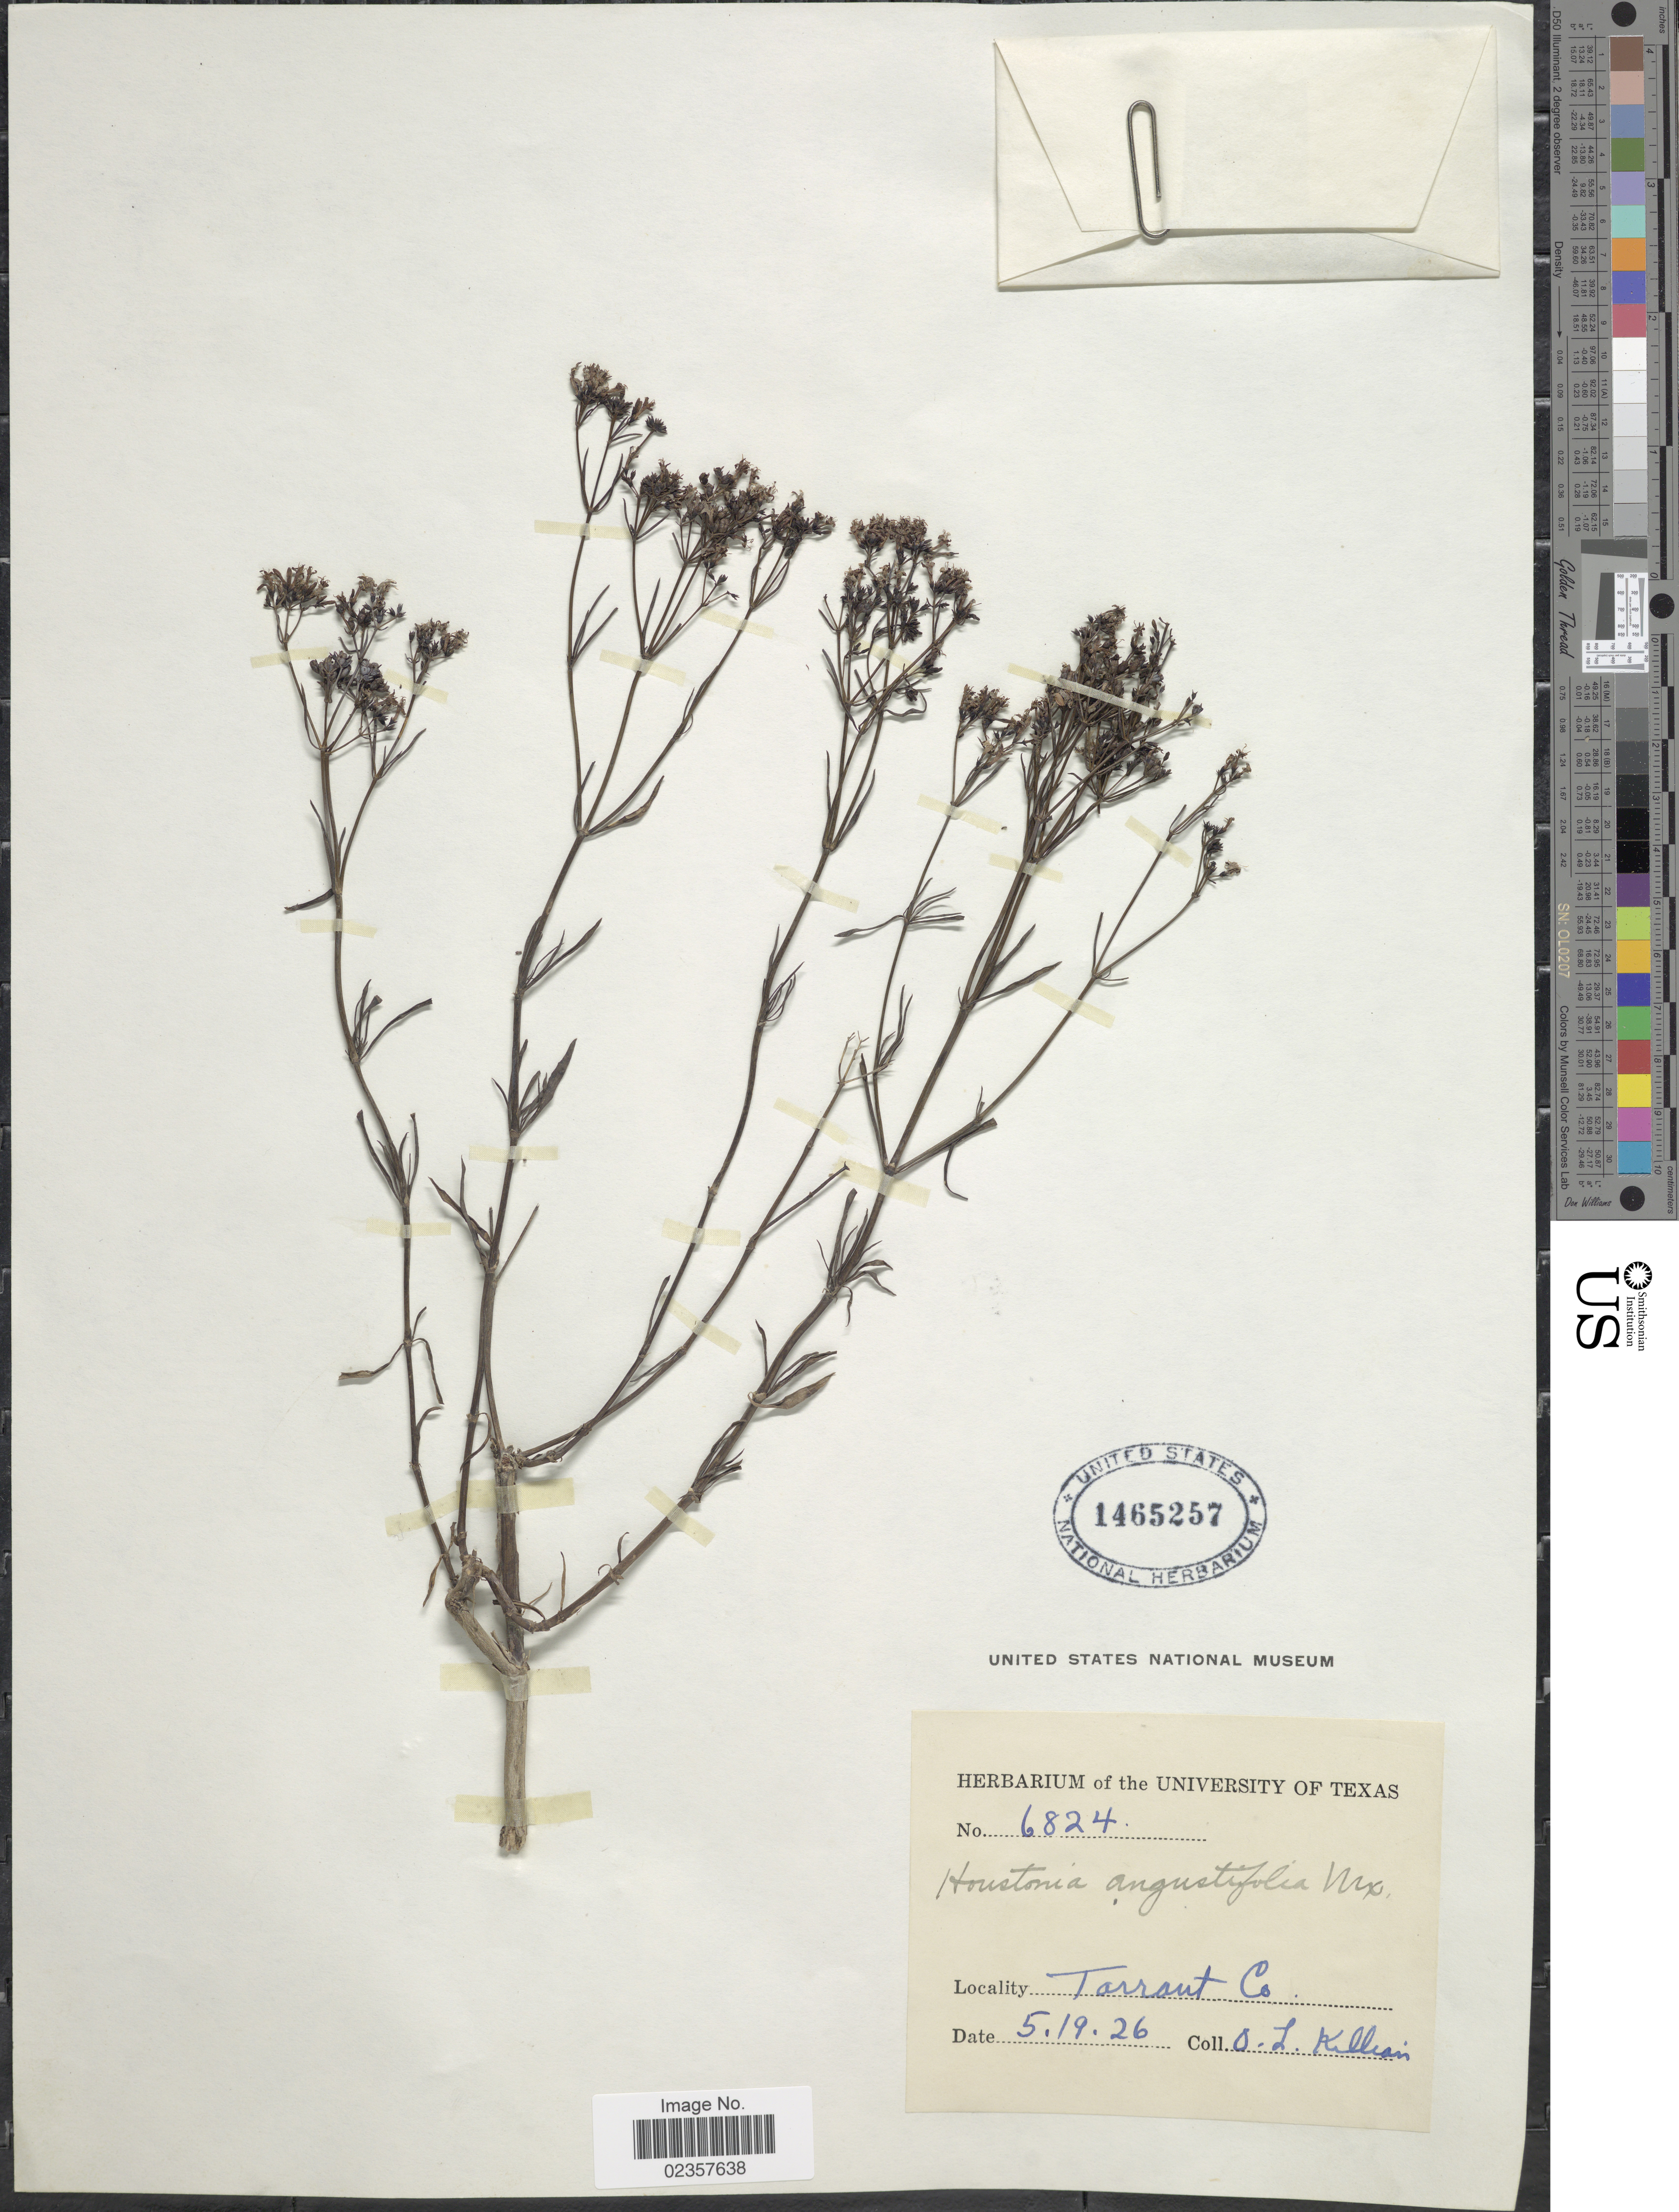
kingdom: Plantae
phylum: Tracheophyta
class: Magnoliopsida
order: Gentianales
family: Rubiaceae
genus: Houstonia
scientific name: Houstonia nigricans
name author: (Lam.) Fernald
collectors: O. Killian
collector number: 6824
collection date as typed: Transcribed d/m/y: 19/5/26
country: United States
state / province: Texas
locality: Tarrant Co.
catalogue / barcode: US 1465257